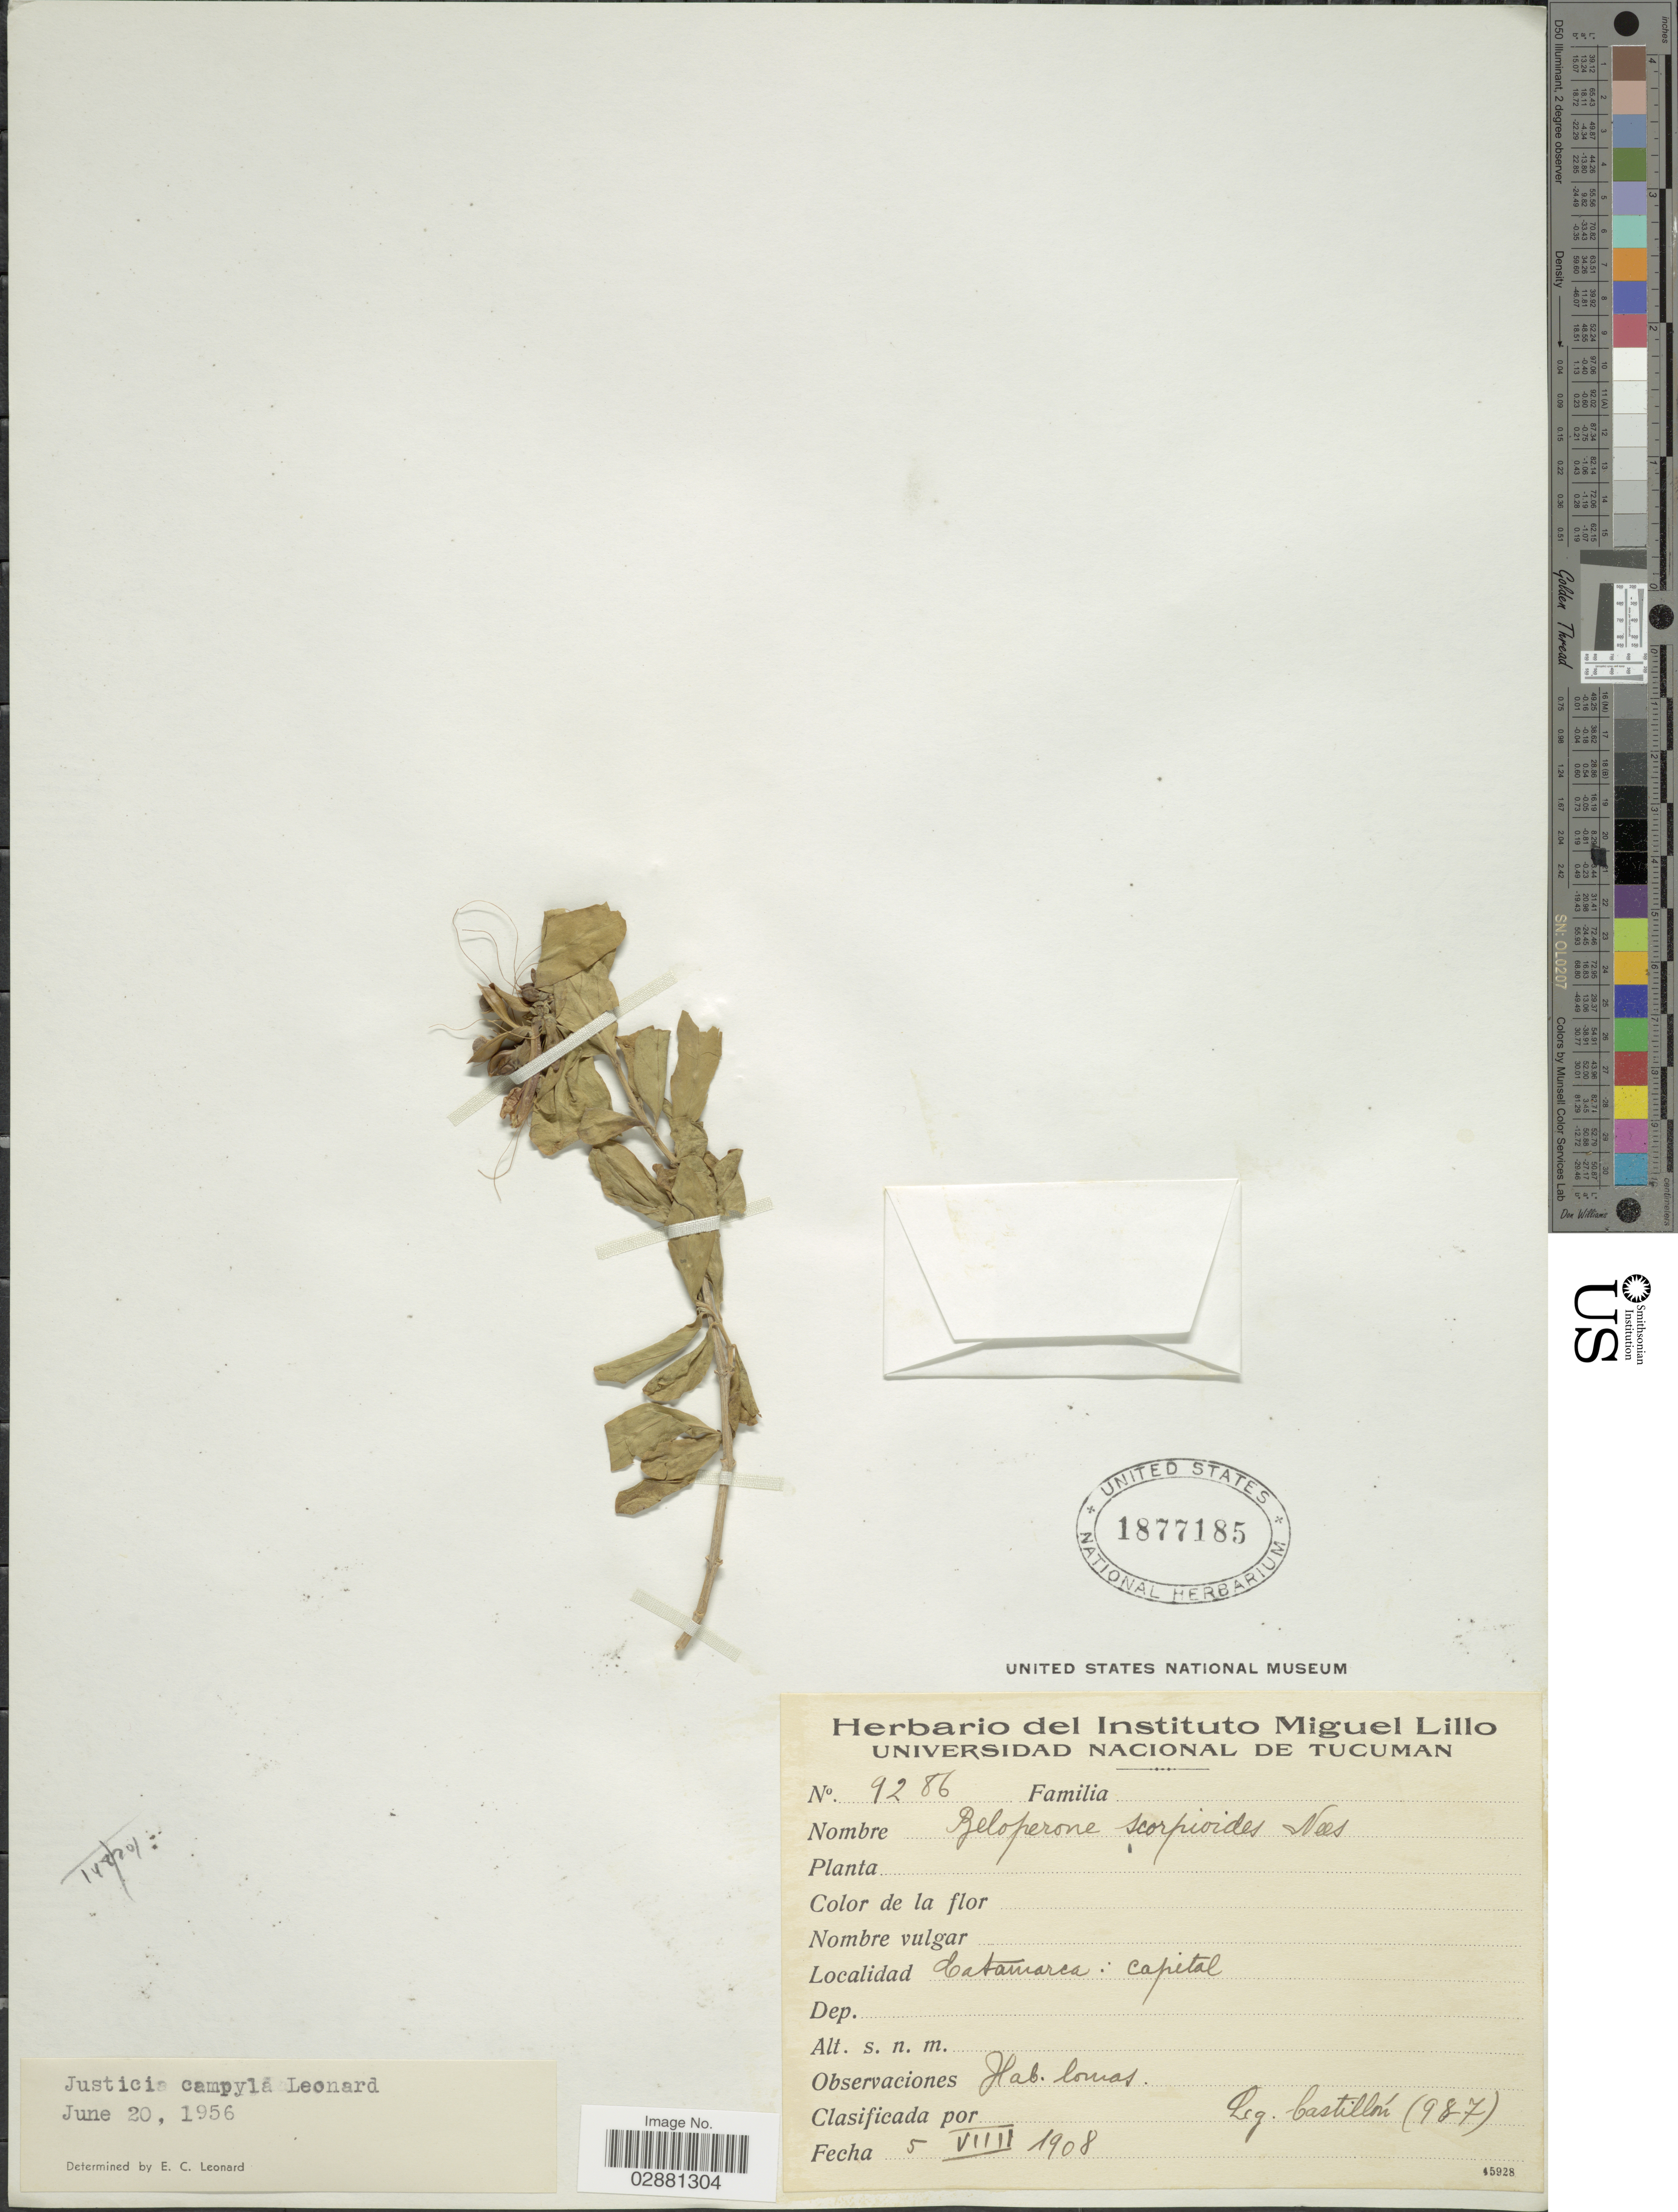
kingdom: Plantae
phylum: Tracheophyta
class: Magnoliopsida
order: Lamiales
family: Acanthaceae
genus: Justicia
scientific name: Justicia xylosteoides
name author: Griseb.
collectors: Castillon, --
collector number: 987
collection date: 1908-08-05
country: Argentina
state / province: Catamarca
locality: Catamarca: capital.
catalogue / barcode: US 1877185